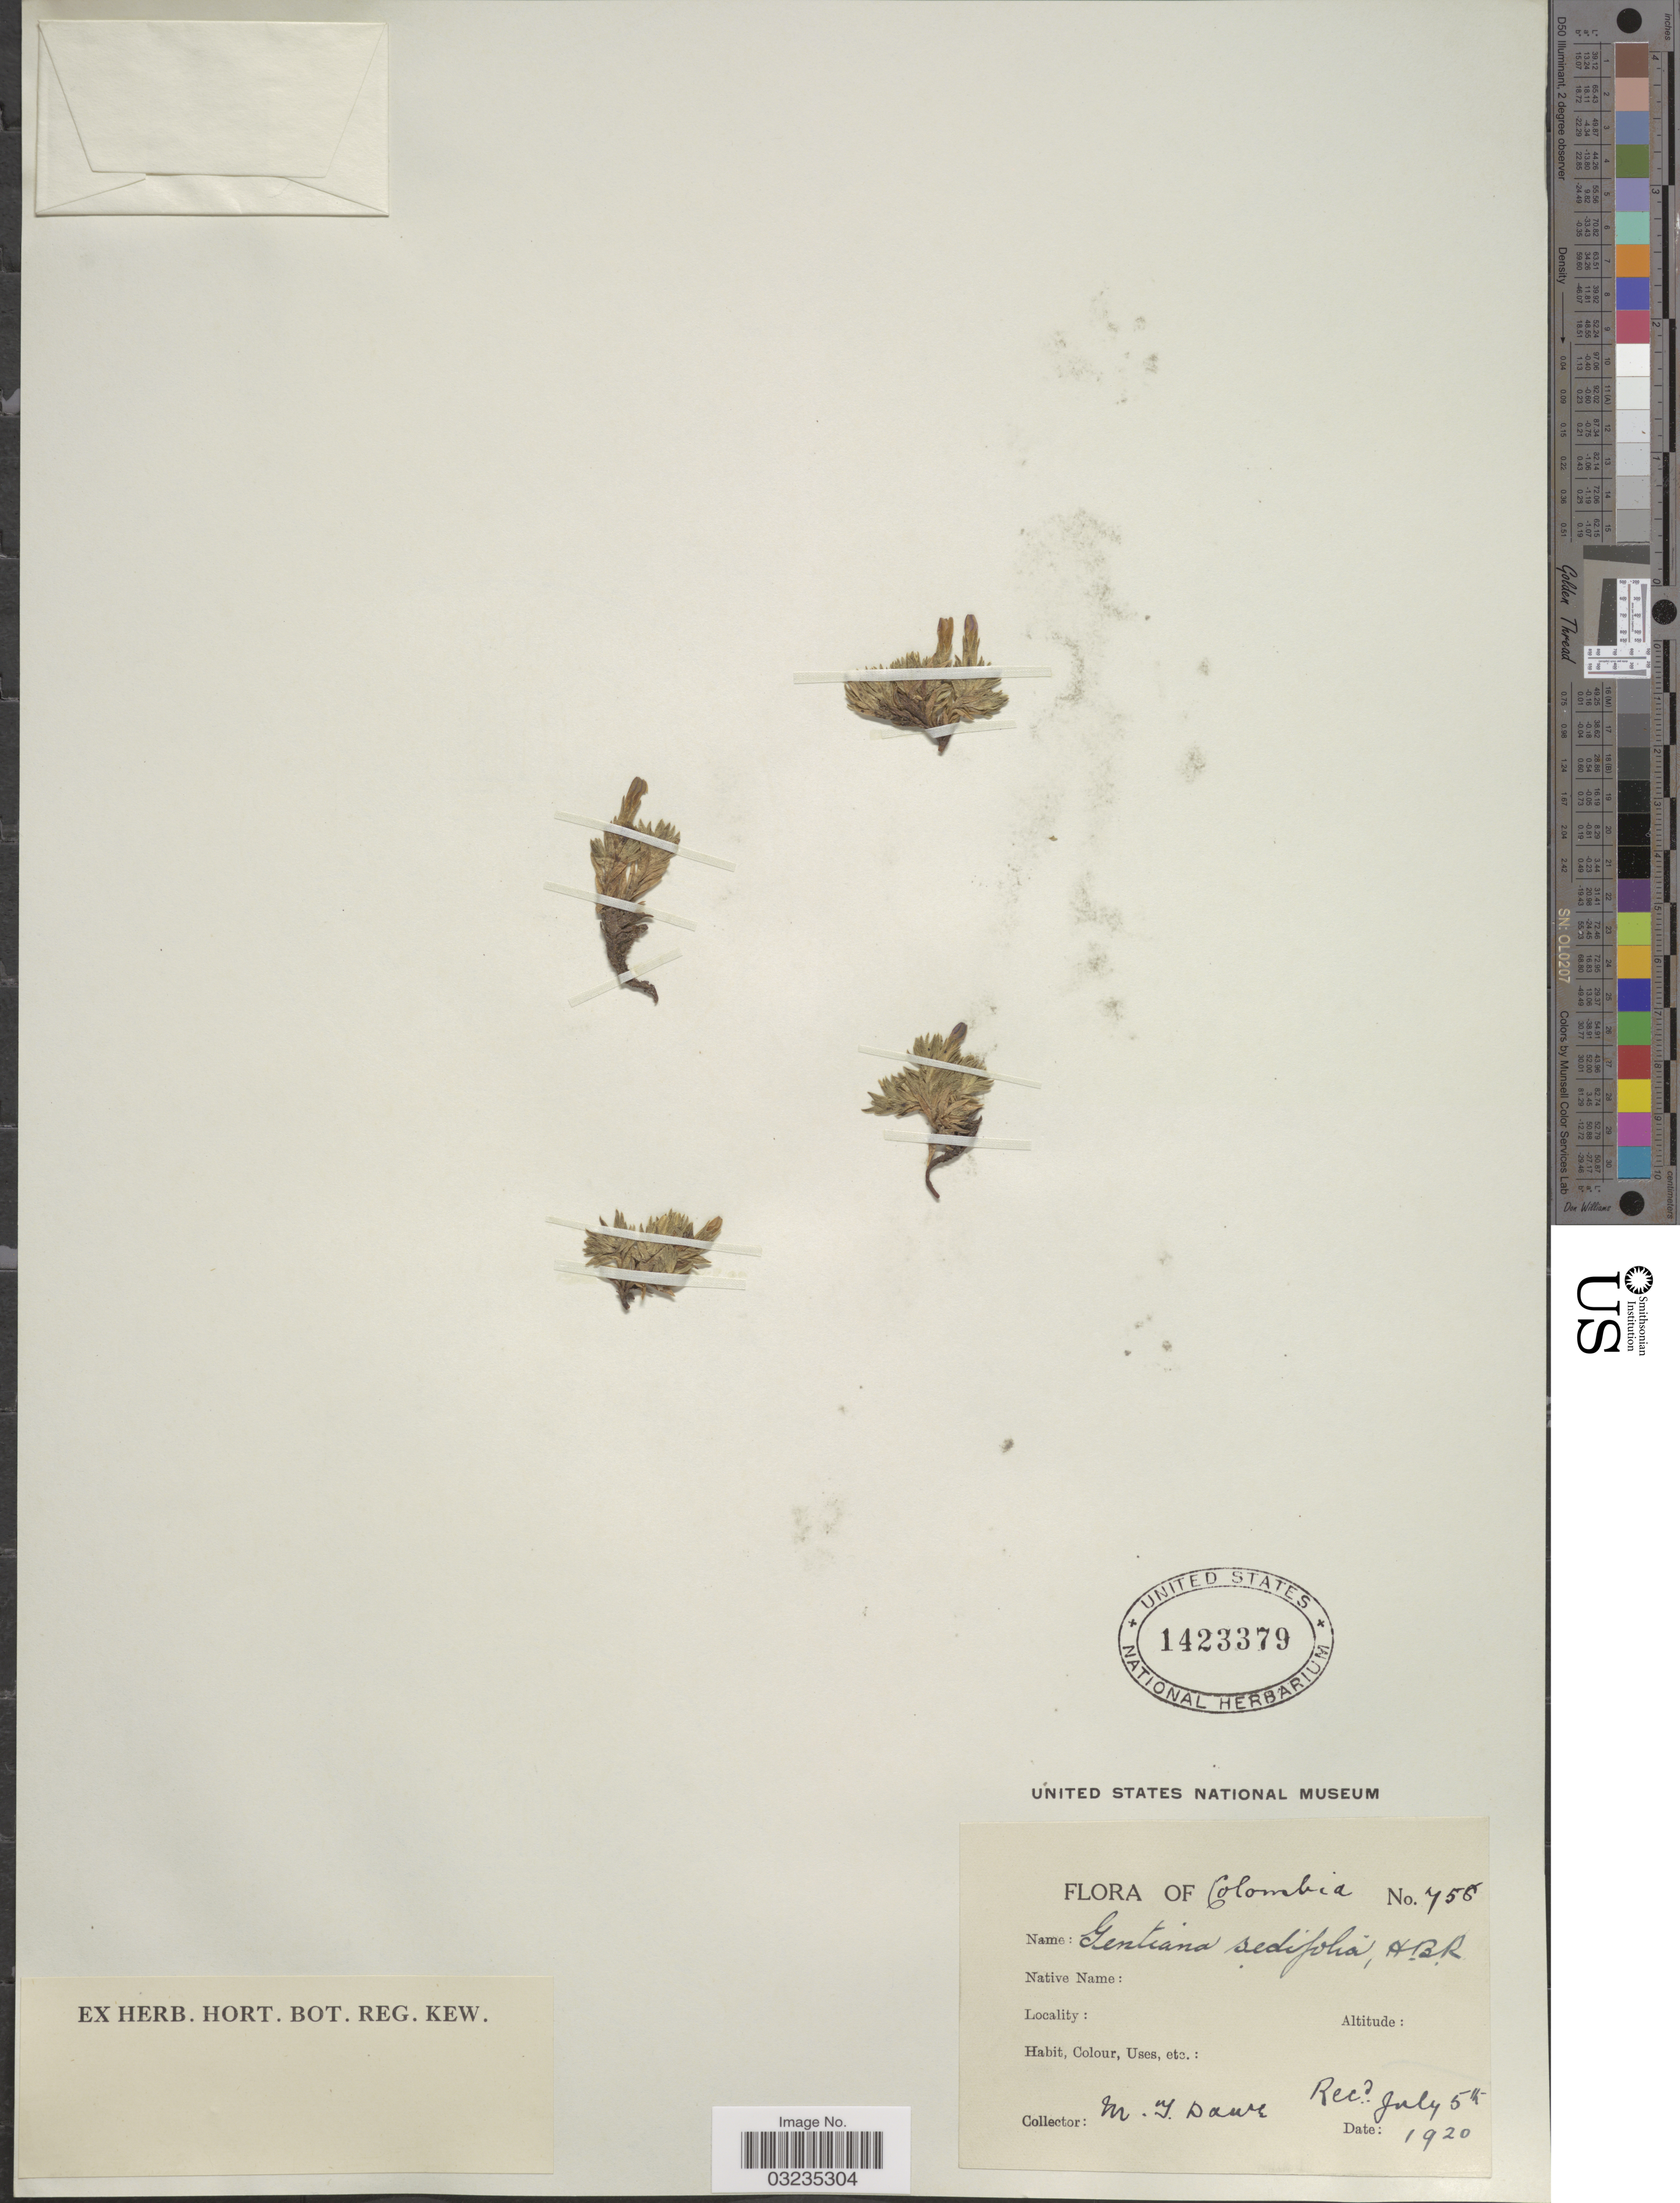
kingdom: Plantae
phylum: Tracheophyta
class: Magnoliopsida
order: Gentianales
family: Gentianaceae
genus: Gentiana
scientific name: Gentiana sedifolia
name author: Kunth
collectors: M. T. Dawe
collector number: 758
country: Colombia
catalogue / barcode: US 1423379